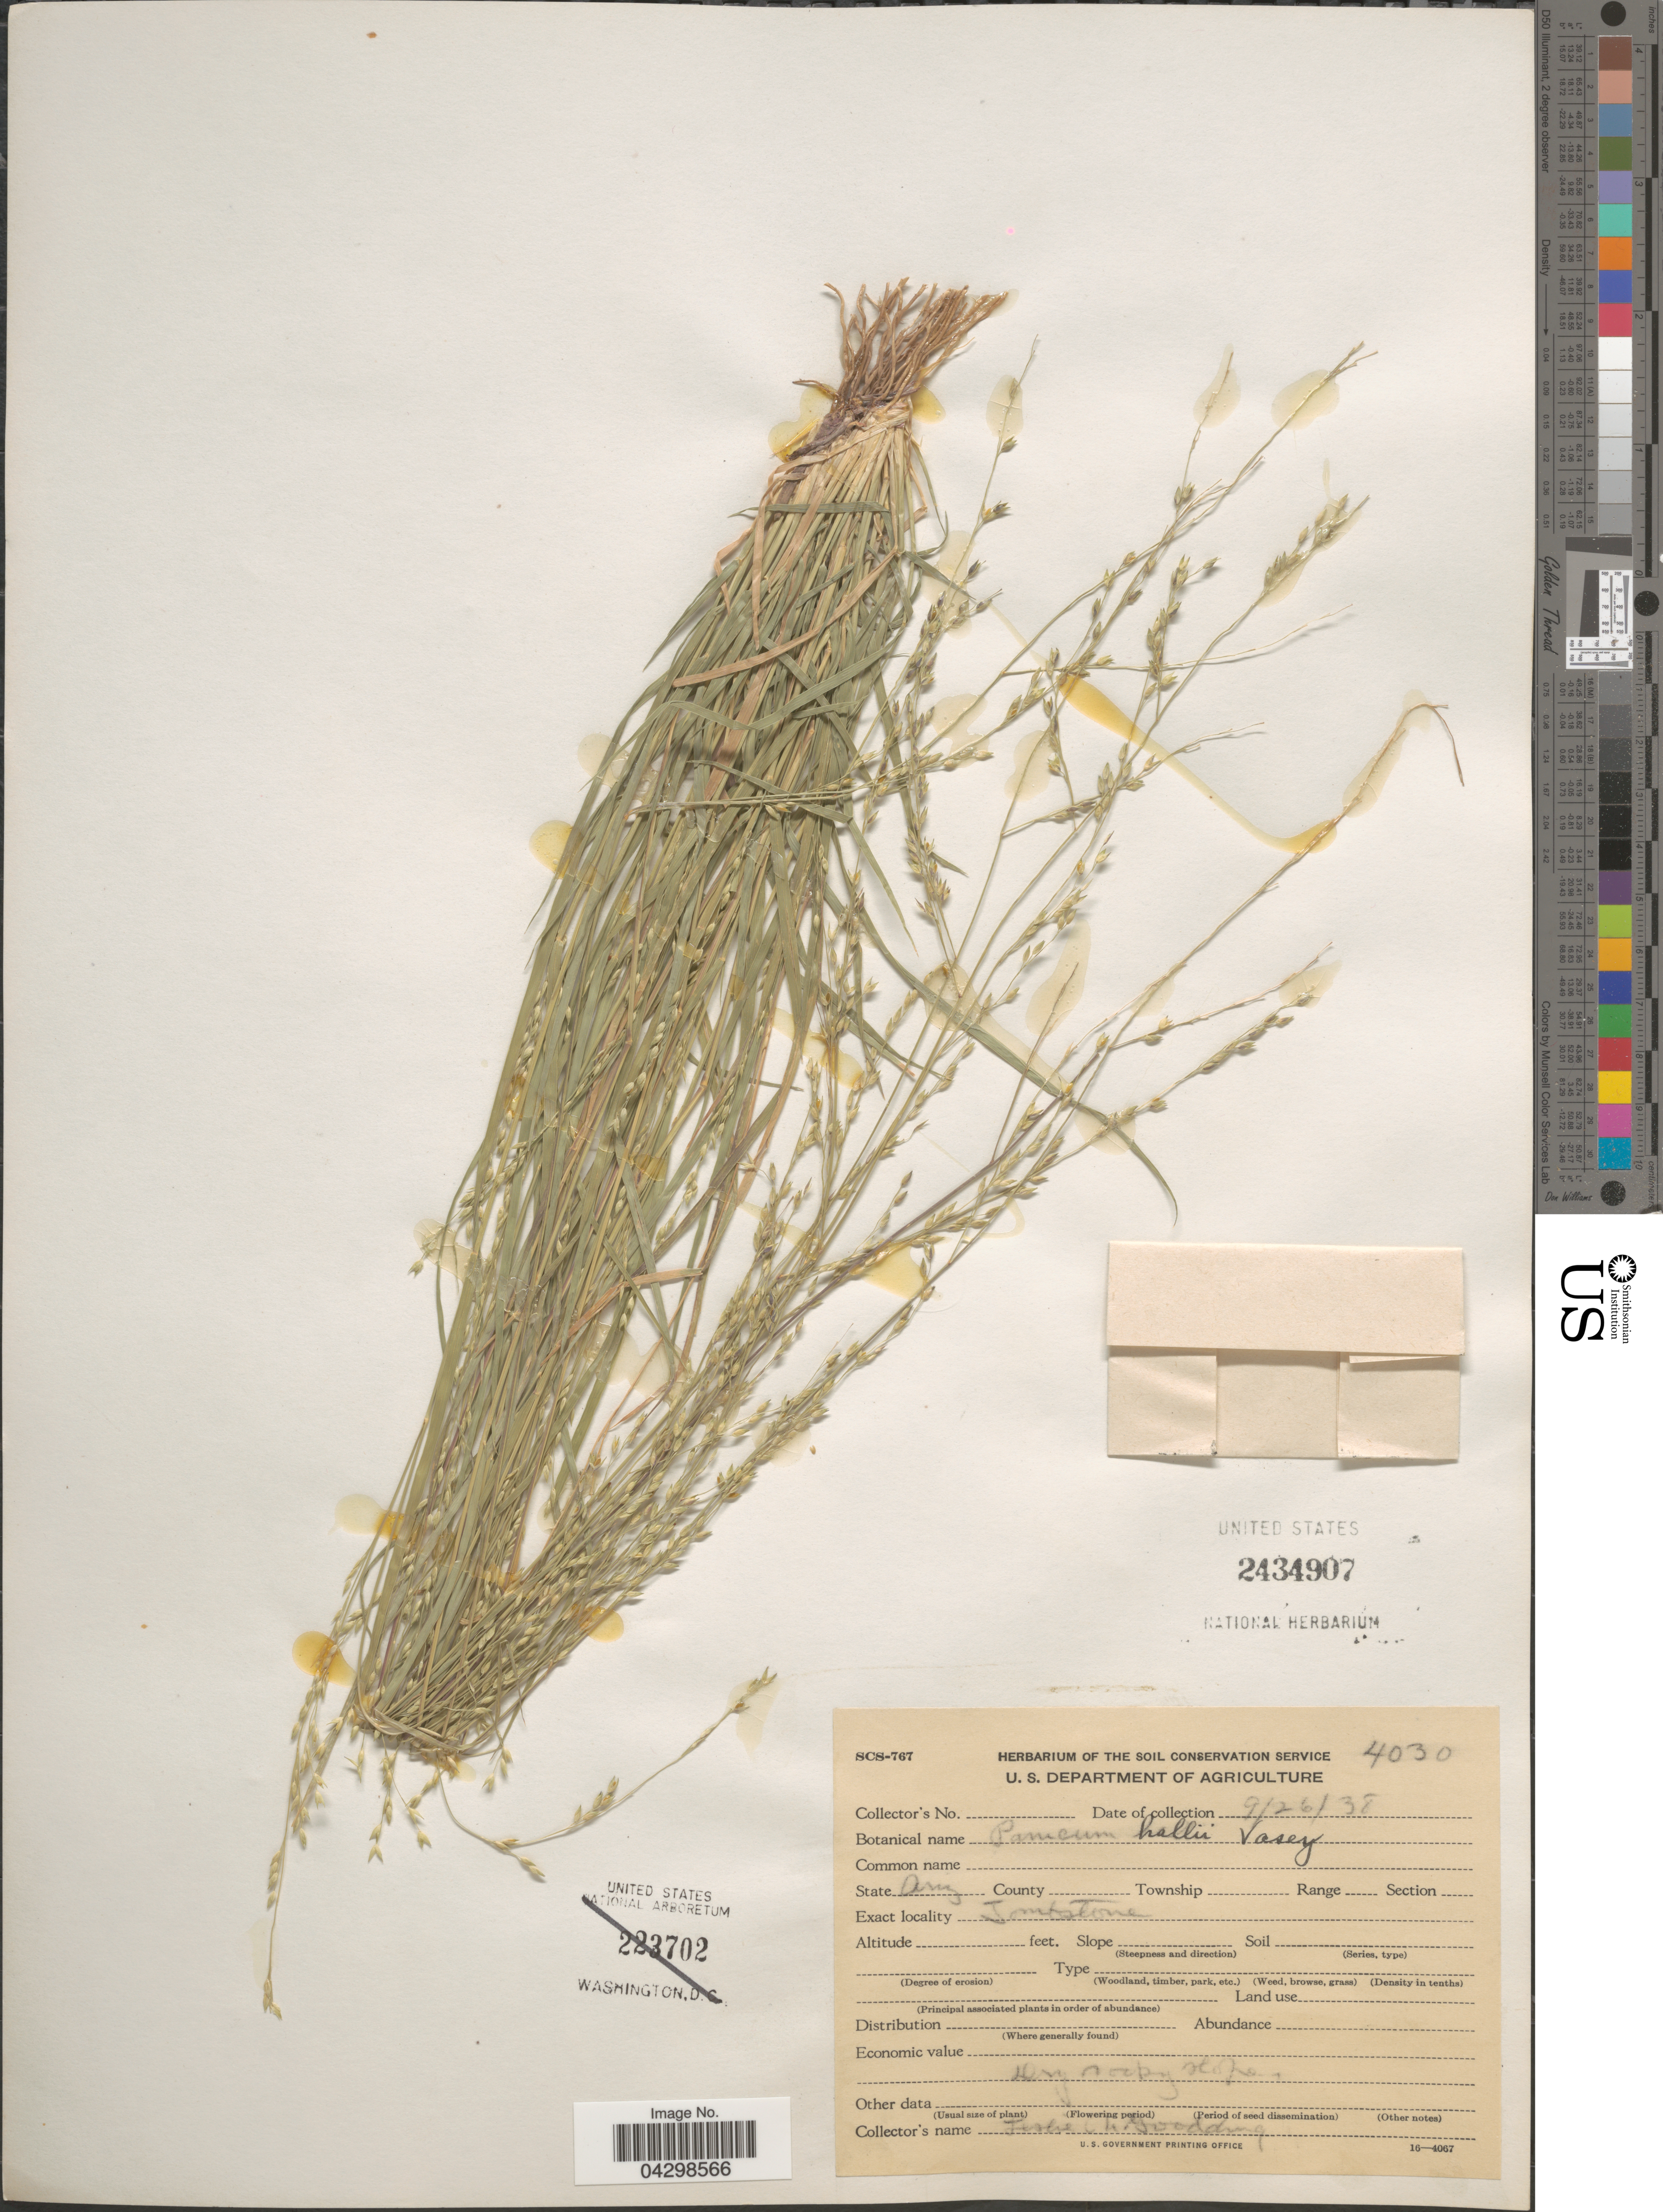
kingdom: Plantae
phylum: Tracheophyta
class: Liliopsida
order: Poales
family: Poaceae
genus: Panicum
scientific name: Panicum hallii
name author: Vasey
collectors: L. N. Goodding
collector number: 4030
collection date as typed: Transcribed d/m/y: 26/9/38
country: United States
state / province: Arizona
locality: Tombstone.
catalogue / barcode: US 2434907